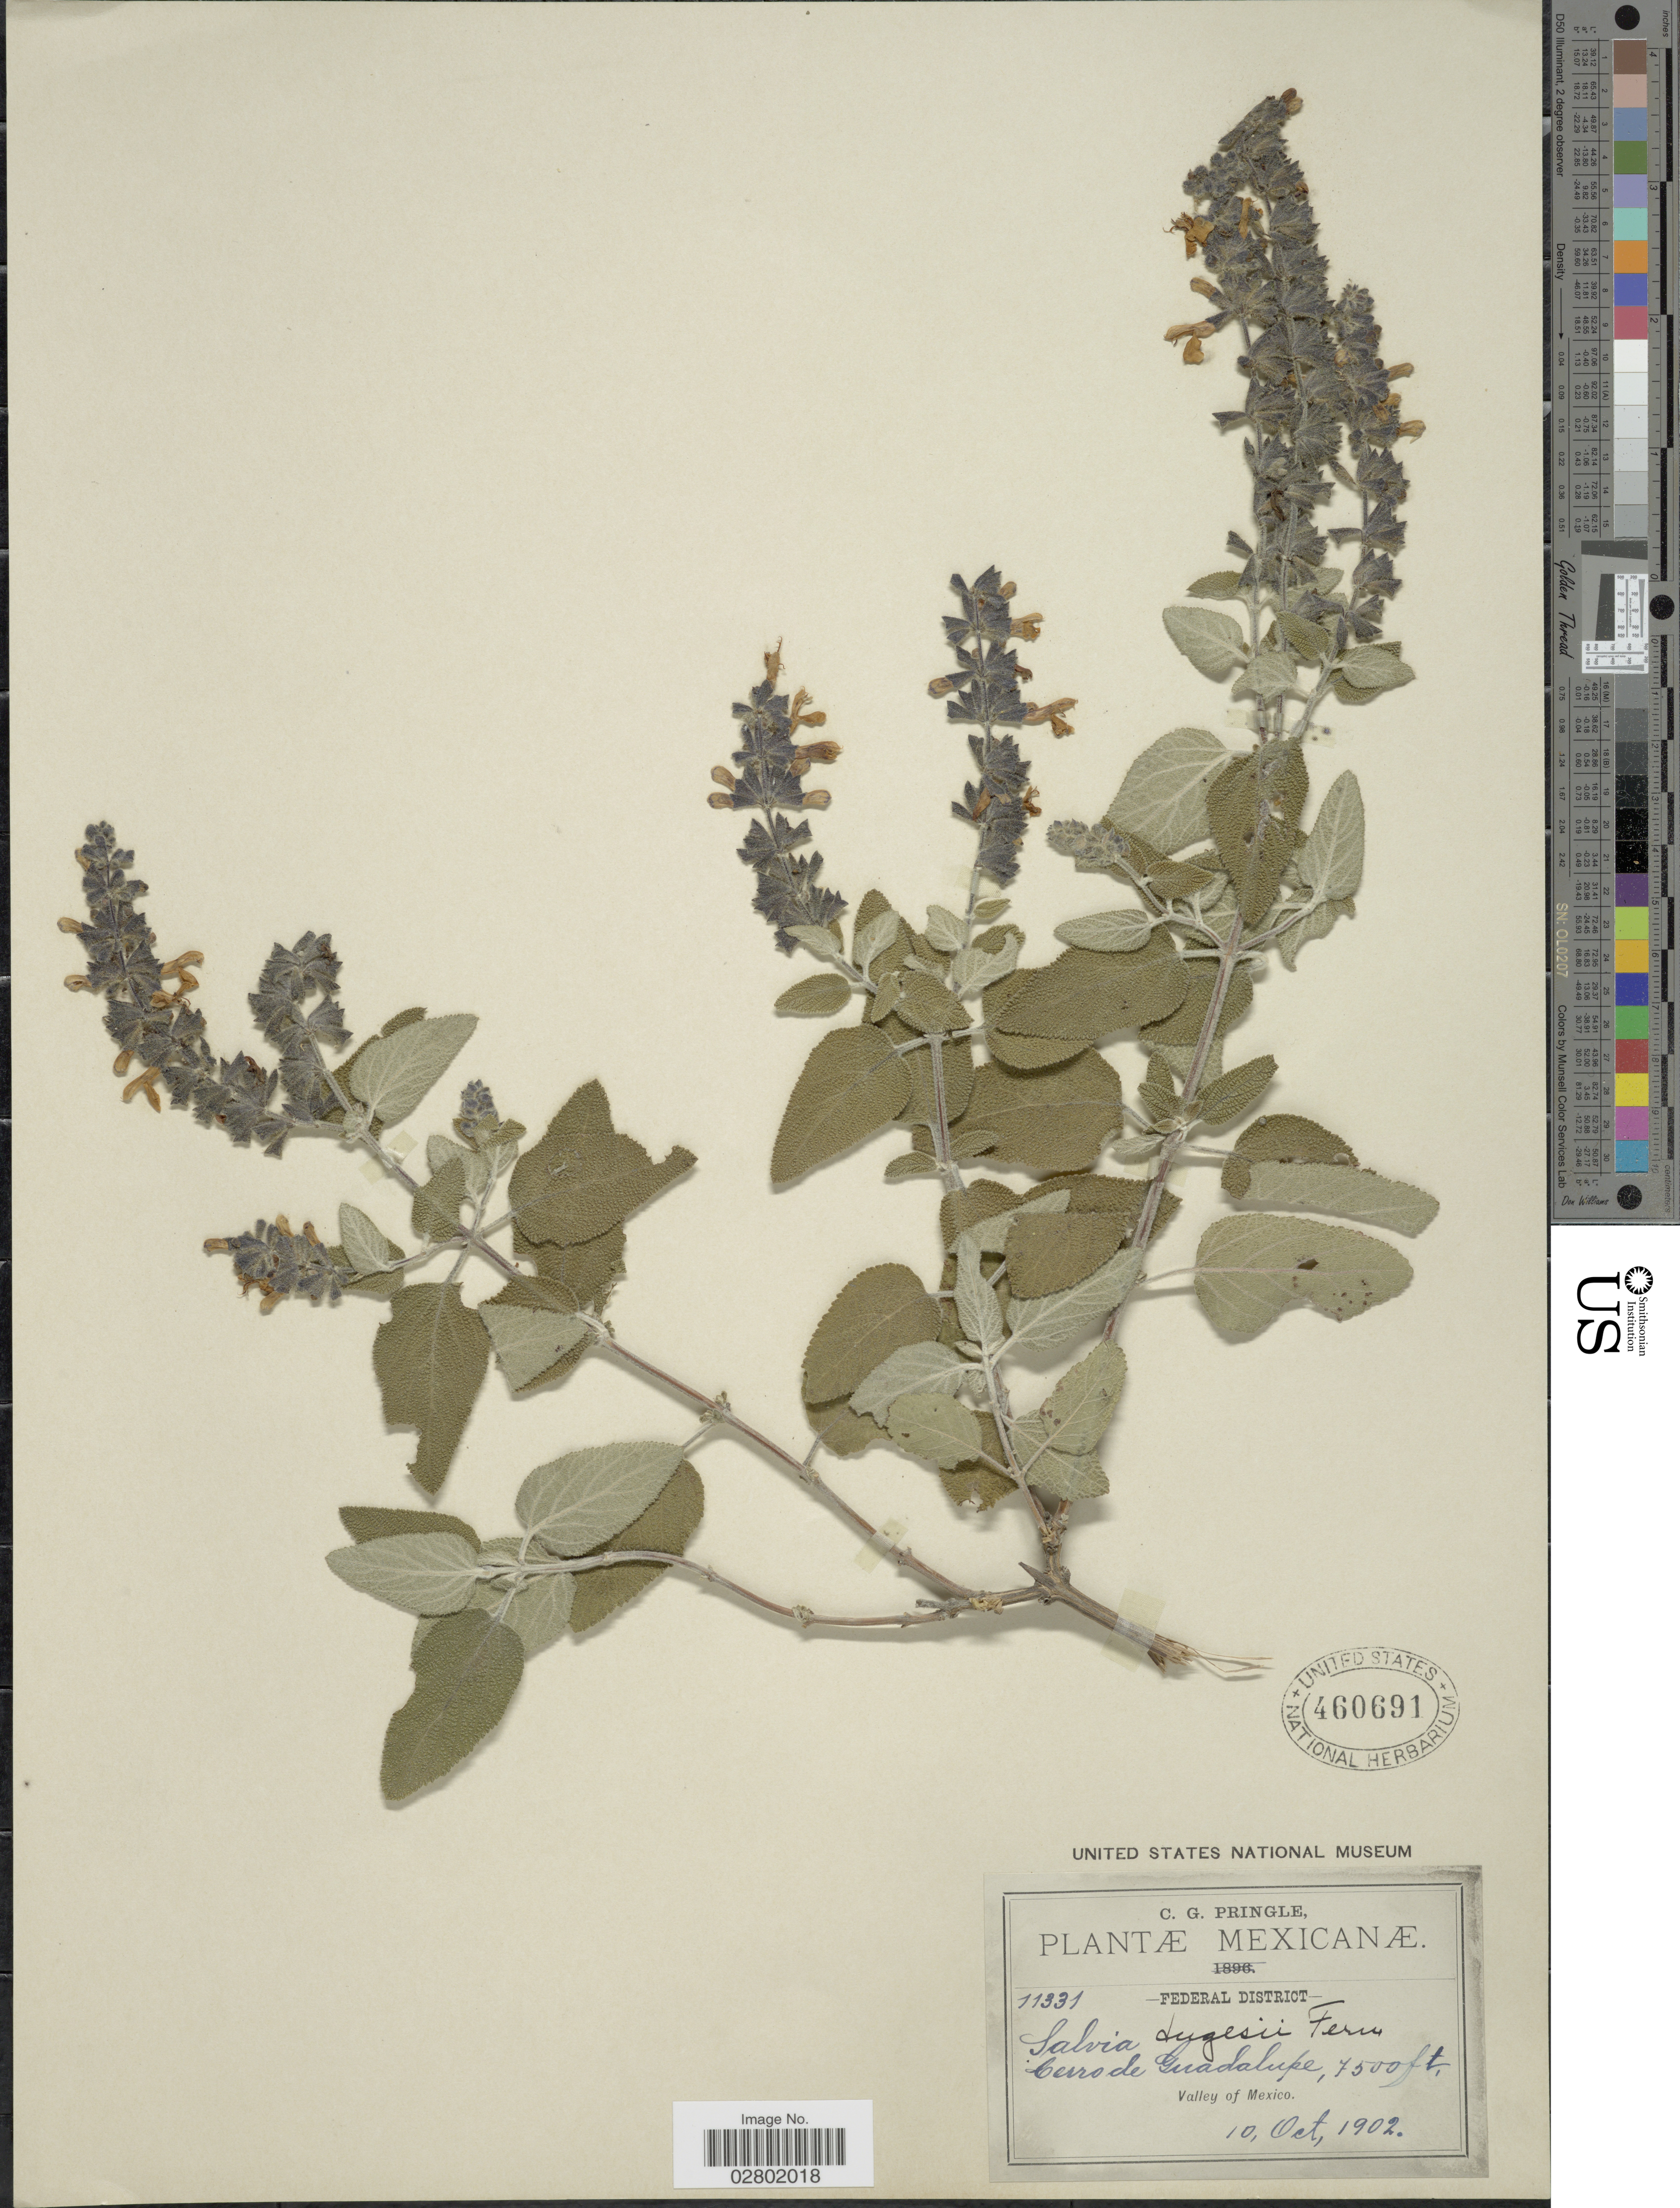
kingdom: Plantae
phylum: Tracheophyta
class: Magnoliopsida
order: Lamiales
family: Lamiaceae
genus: Salvia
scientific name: Salvia melissodora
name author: Lag.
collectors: C. G. Pringle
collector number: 11331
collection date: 1902-10-10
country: Mexico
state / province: Distrito Federal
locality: Cerro de Guadalupe, Valley of Mexico.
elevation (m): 2286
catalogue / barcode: US 460691